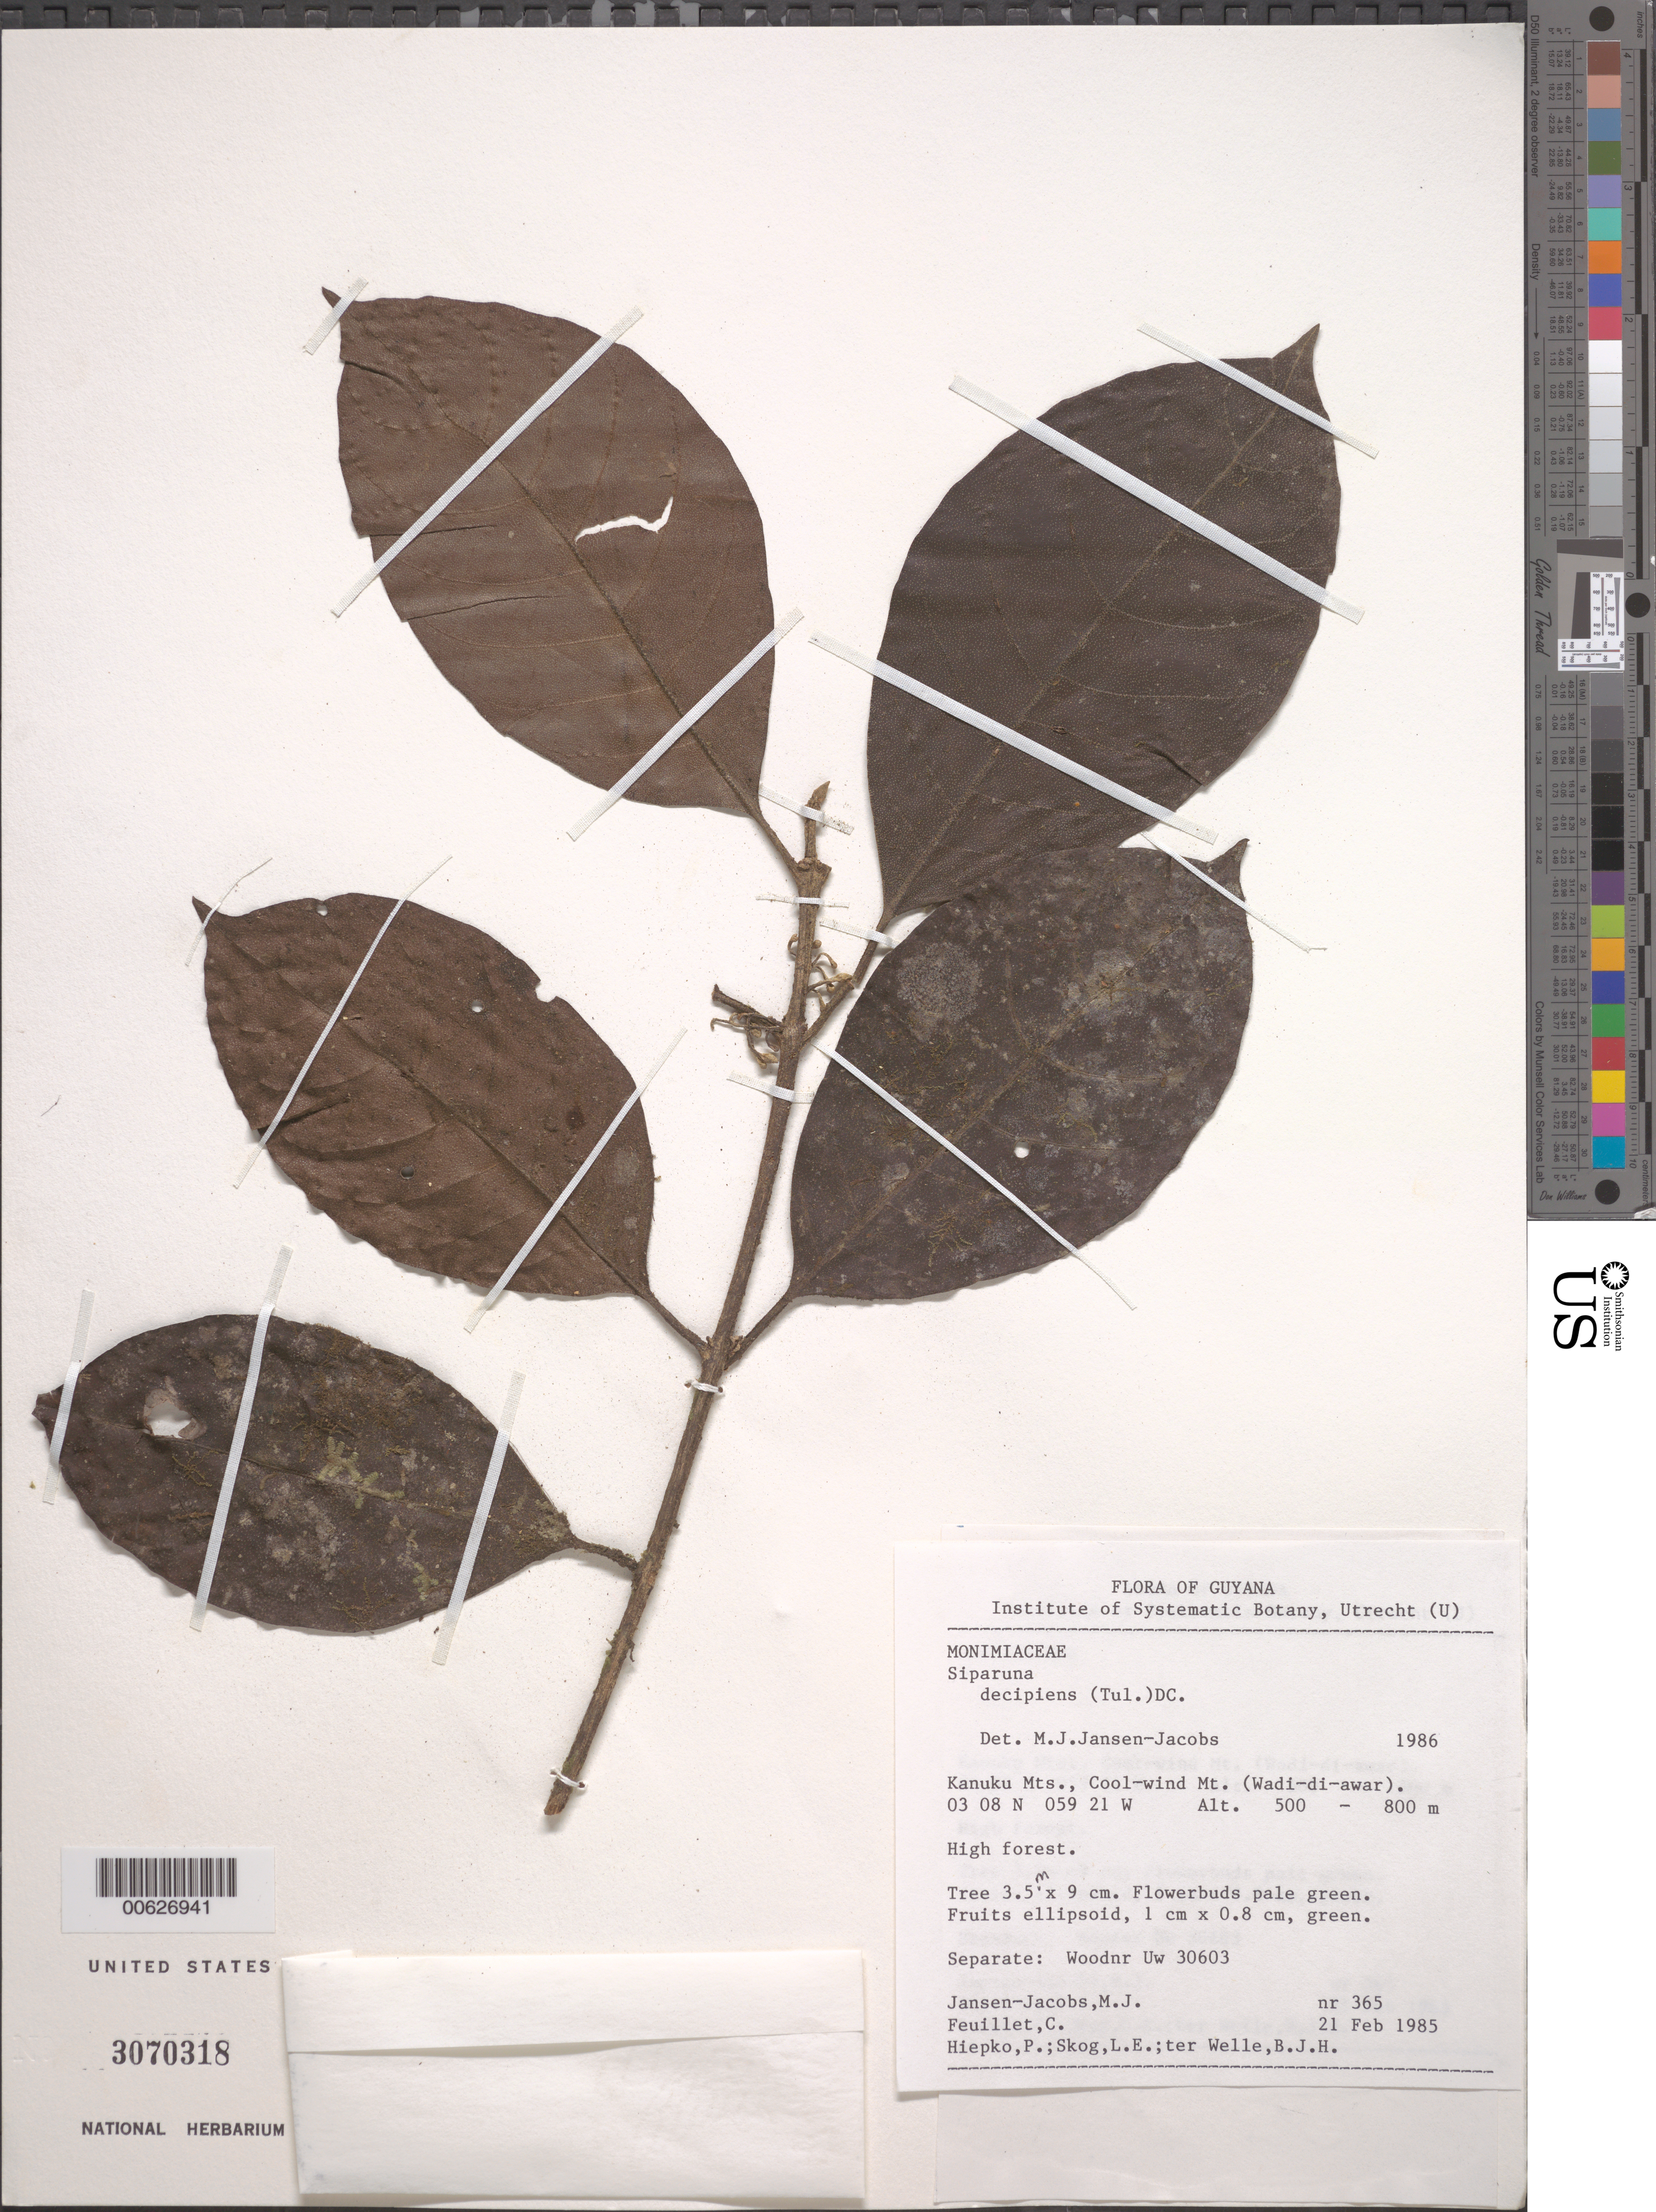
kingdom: Plantae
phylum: Tracheophyta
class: Magnoliopsida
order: Laurales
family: Siparunaceae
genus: Siparuna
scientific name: Siparuna decipiens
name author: (Tul.) A. DC.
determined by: Jansen-Jacobs, M. J., (U), Nationaal Herbarium Nederland, Utrecht University branch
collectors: M. J. Jansen-Jacobs, C. Feuillet, P. H. Hiepko, L. E. Skog & B. Welle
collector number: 365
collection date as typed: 21-Feb-85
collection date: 1985-02-21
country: Guyana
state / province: U. Takutu-U. Essequibo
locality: Kanuku Mts., Cool-wind Mt. (Wadi-di-awar)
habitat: High forest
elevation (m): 500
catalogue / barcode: US 3070318